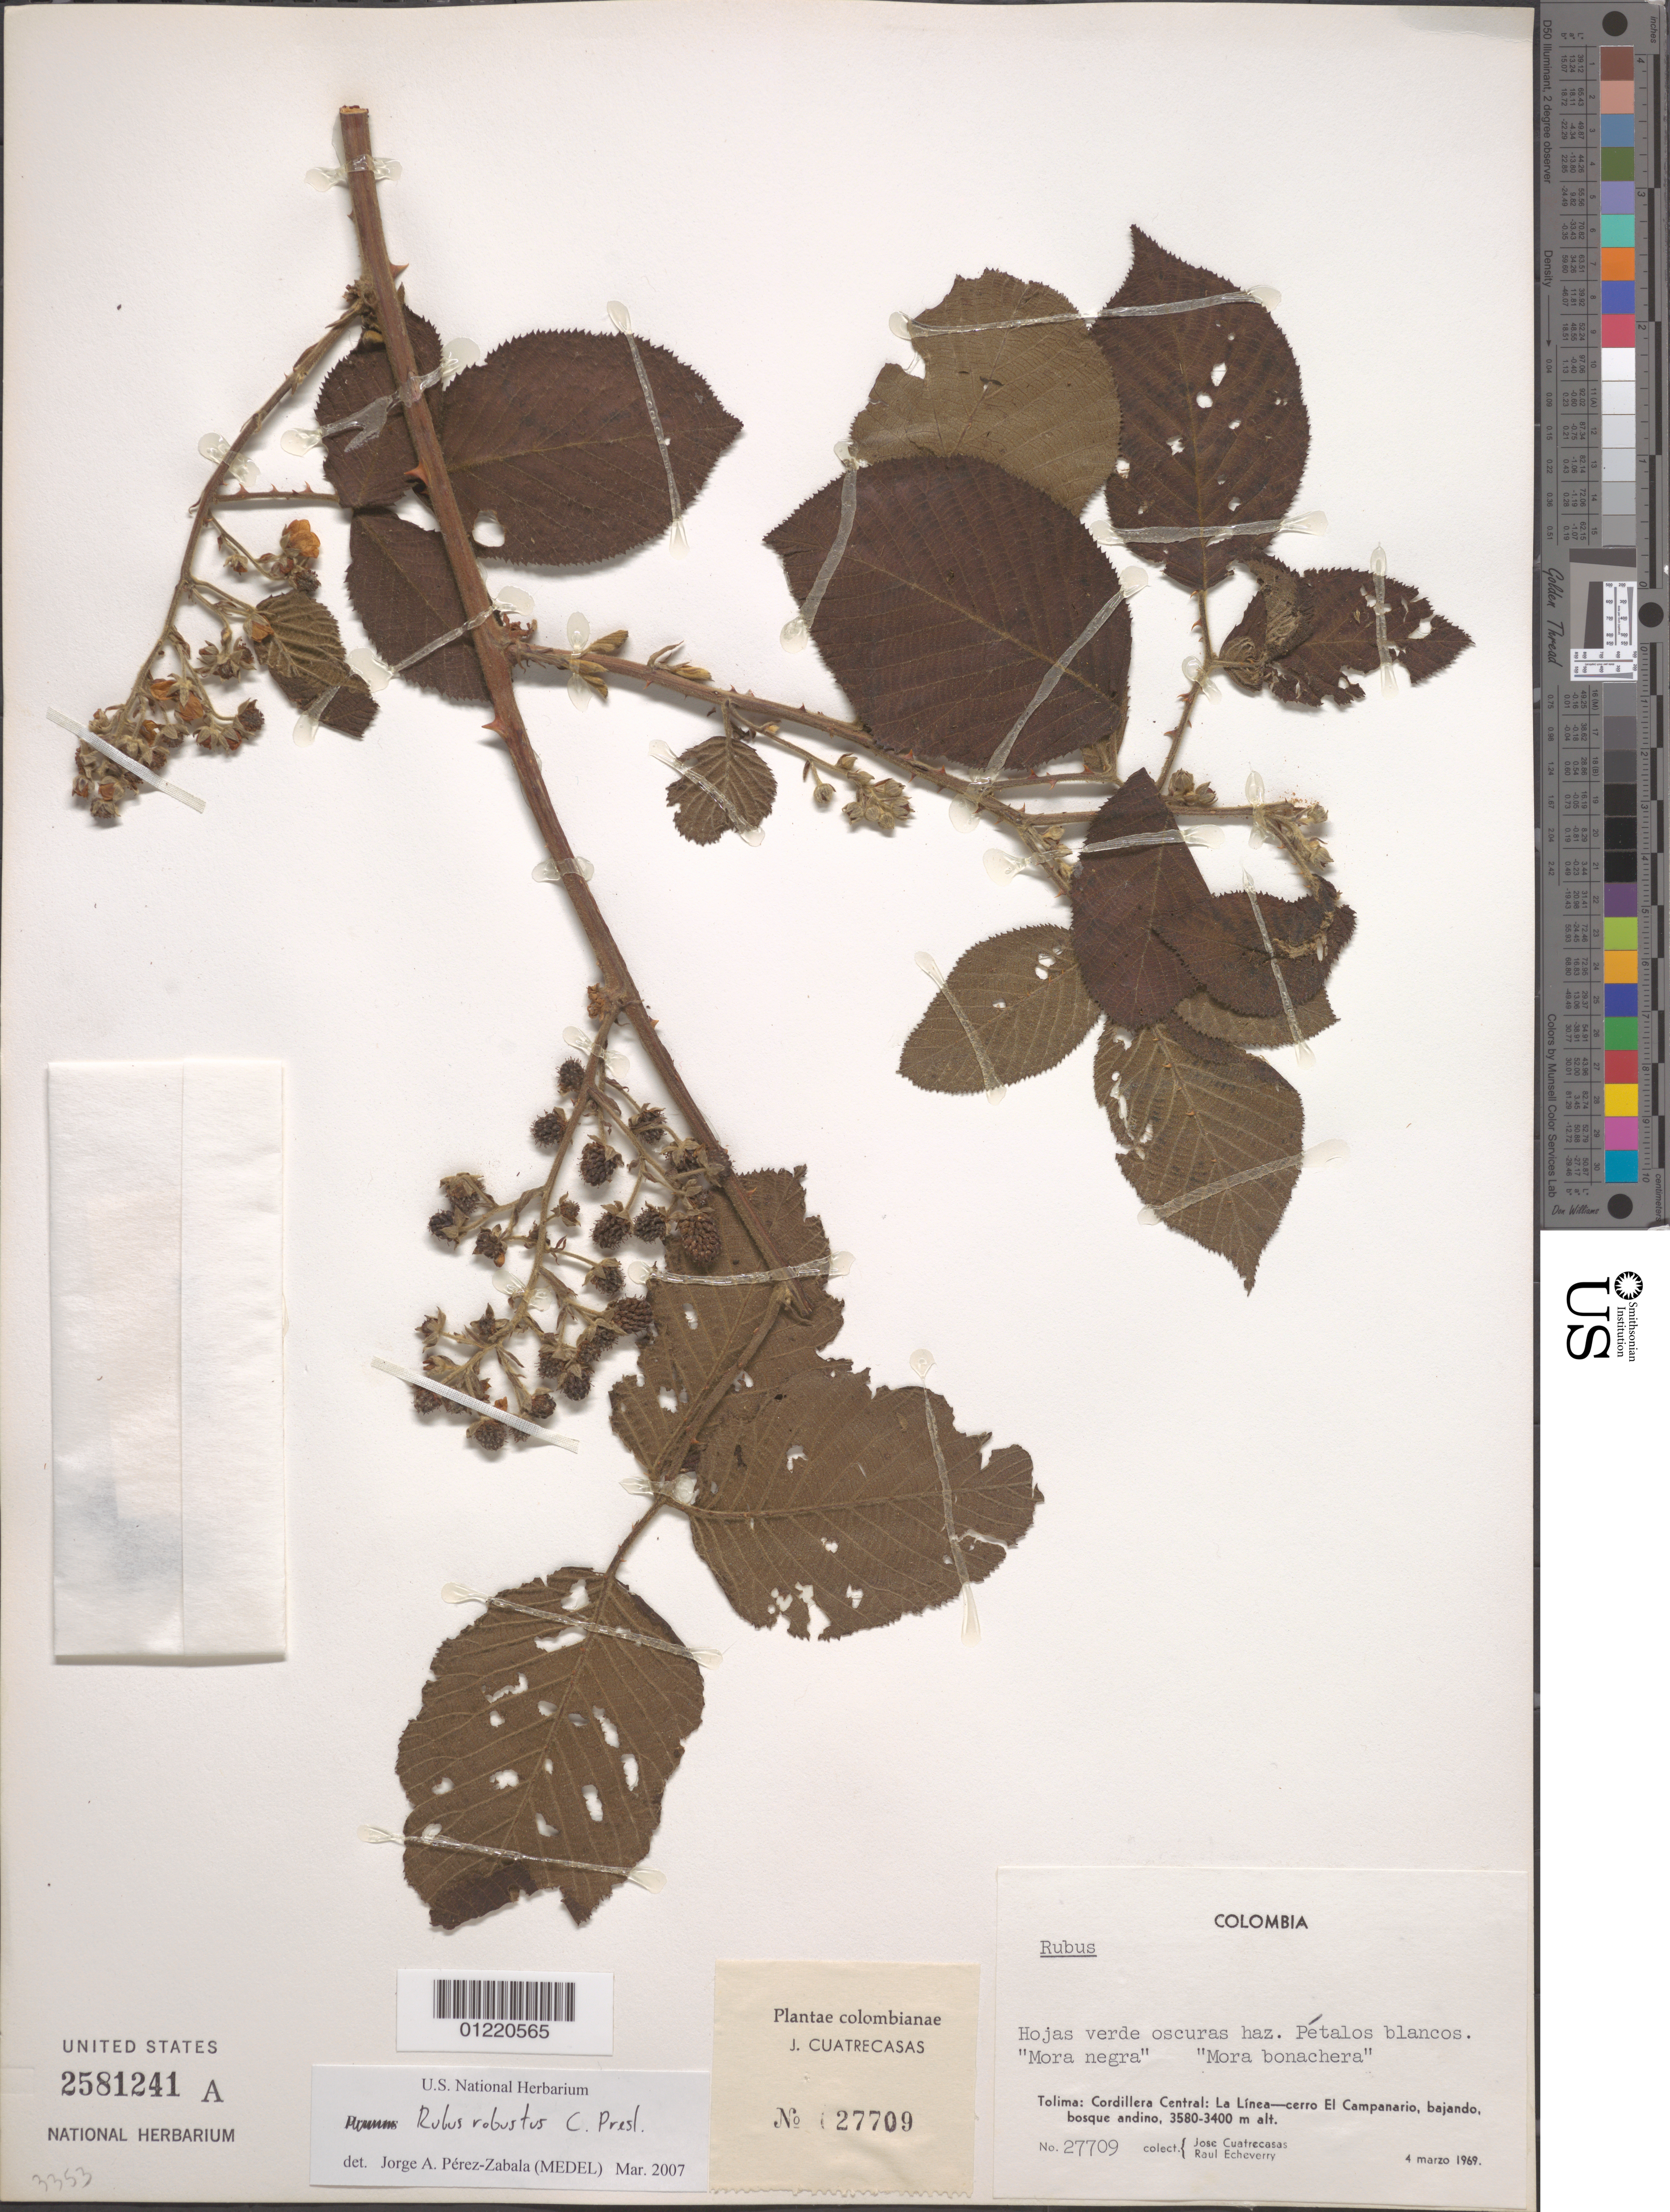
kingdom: Plantae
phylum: Tracheophyta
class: Magnoliopsida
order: Rosales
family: Rosaceae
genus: Rubus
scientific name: Rubus robustus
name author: C. Presl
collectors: J. Cuatrecasas & R. Echeverry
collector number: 27709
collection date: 1969-03-04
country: Colombia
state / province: Tolima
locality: Cordillera Central: La Línea--cerro El Campanario, bajando, bosque andino.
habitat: bosque andino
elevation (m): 3400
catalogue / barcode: US 2581241A